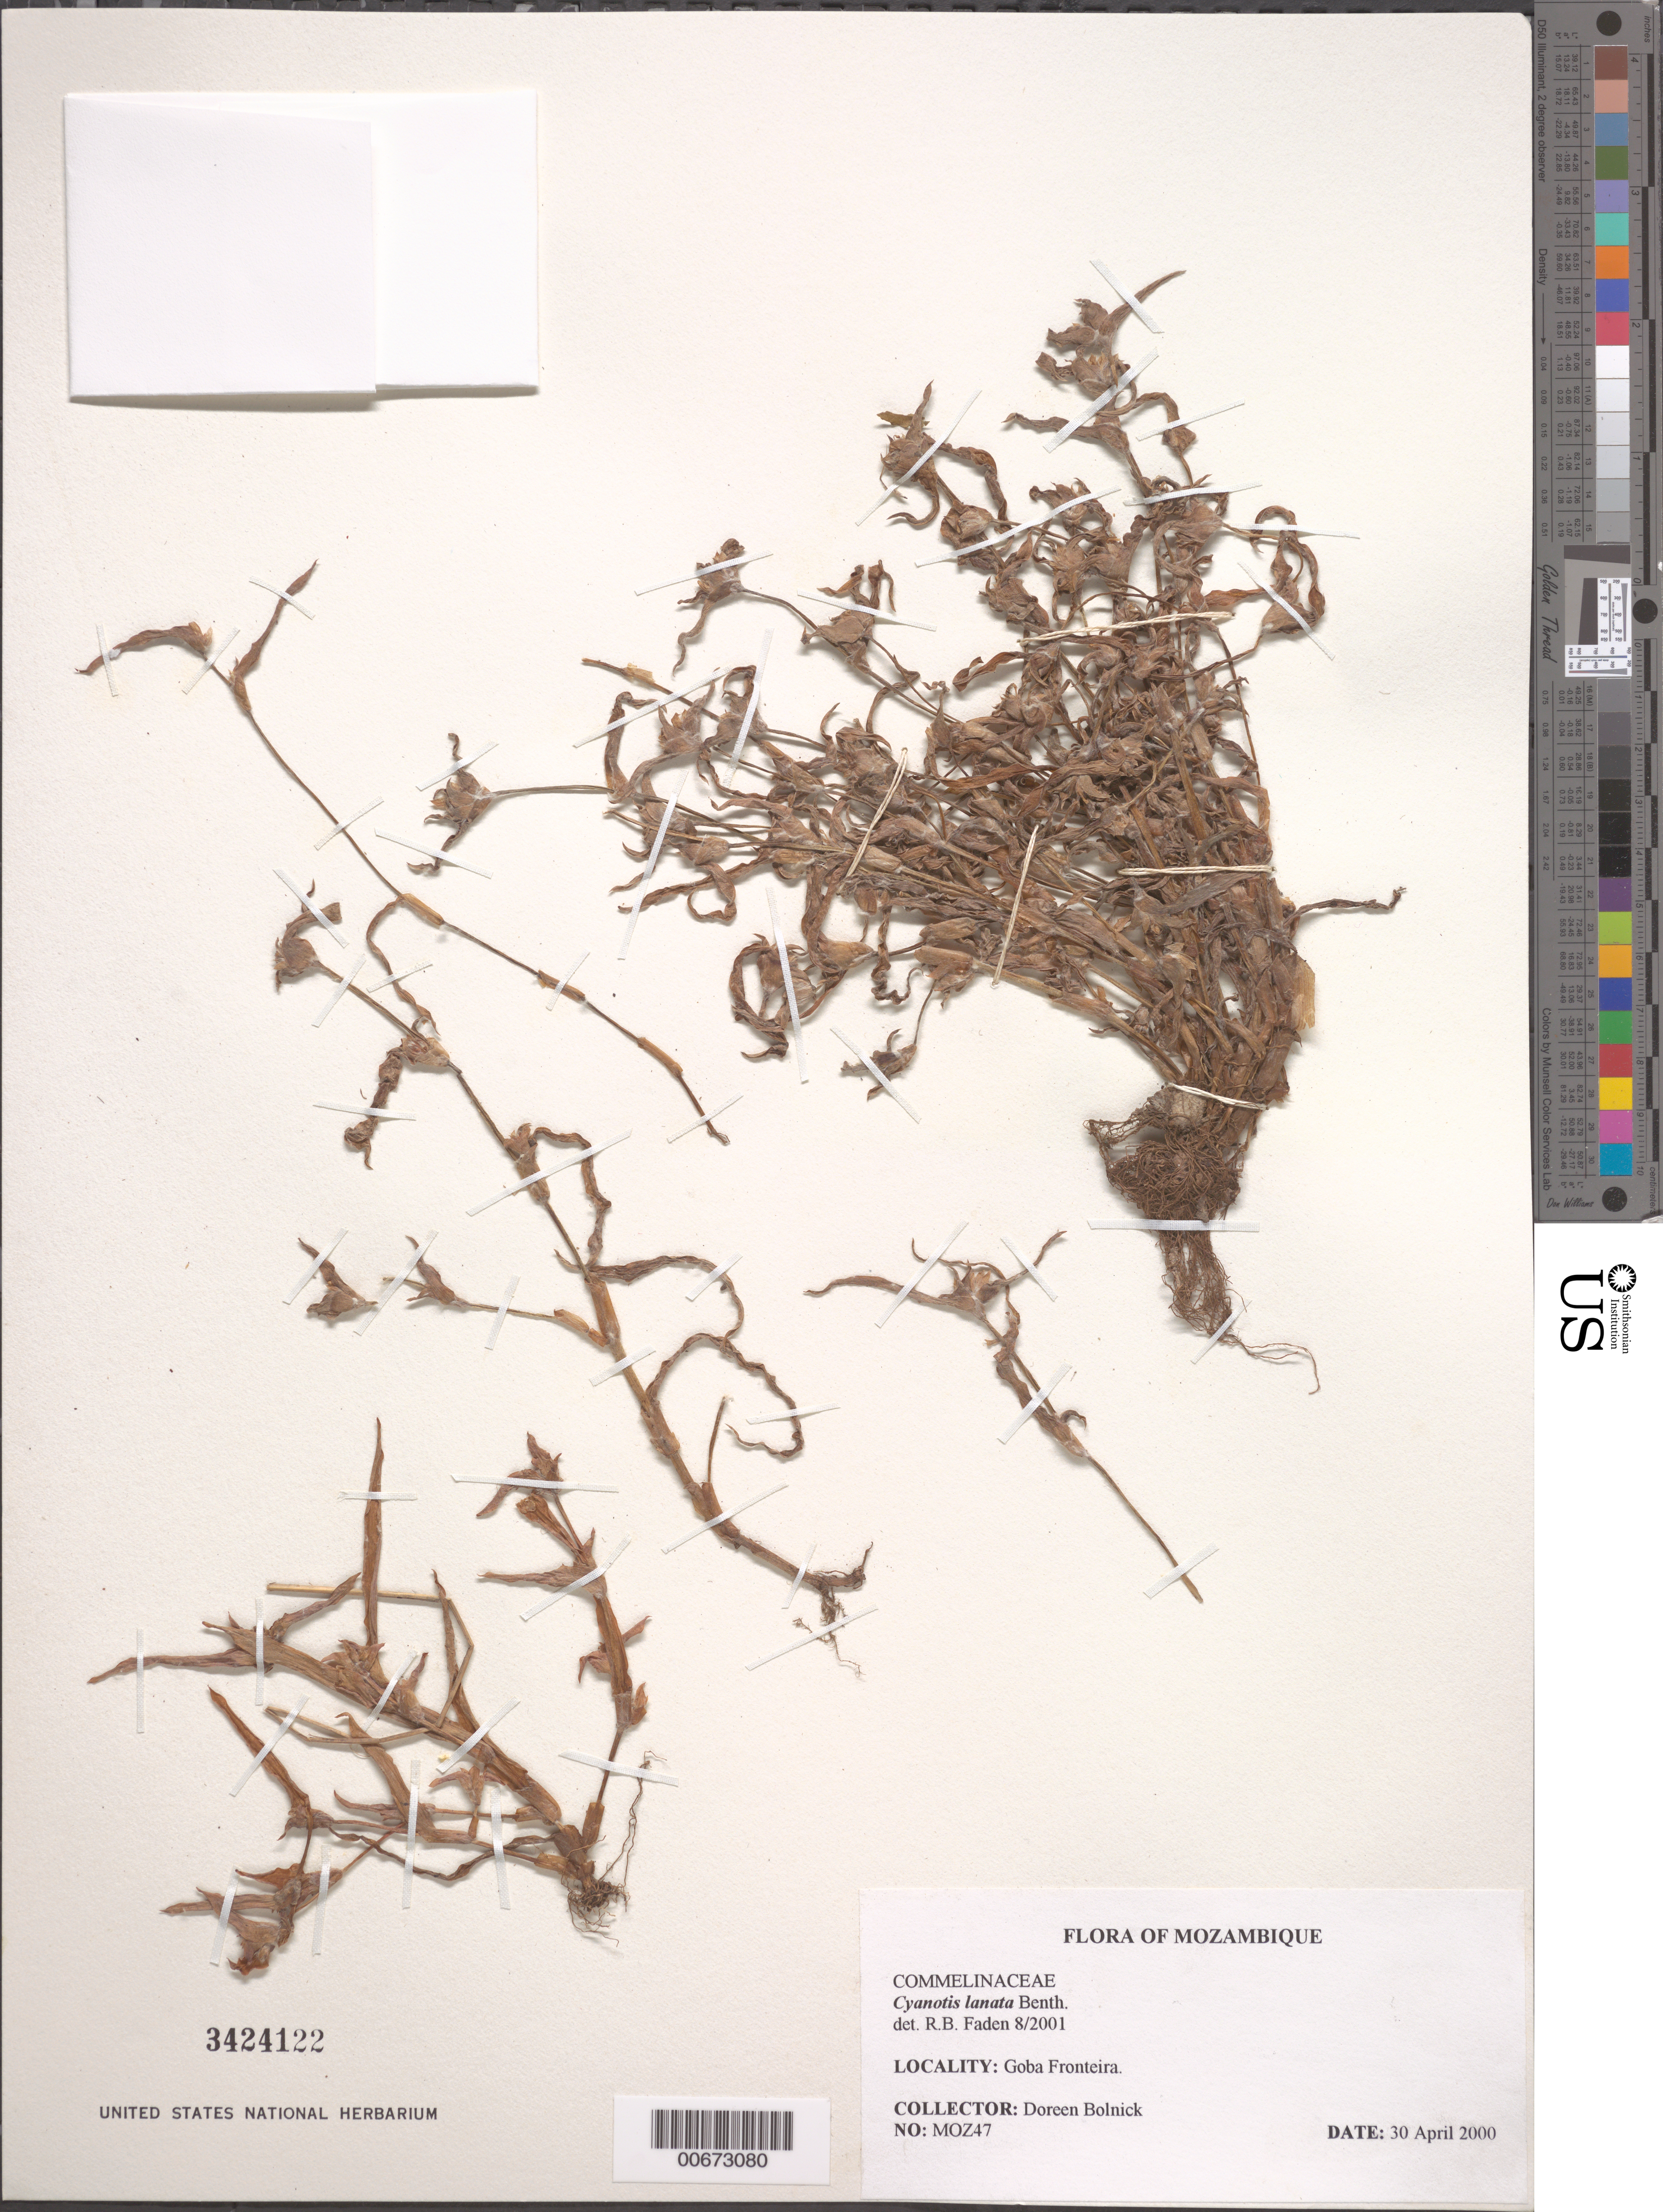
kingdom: Plantae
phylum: Tracheophyta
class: Liliopsida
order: Commelinales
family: Commelinaceae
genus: Cyanotis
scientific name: Cyanotis lanata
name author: Benth.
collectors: D. Bolnick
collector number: MOZ47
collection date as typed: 30 Apr 2000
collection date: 2000-04-30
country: Mozambique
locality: Goba Fronteira.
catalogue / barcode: US 3424122